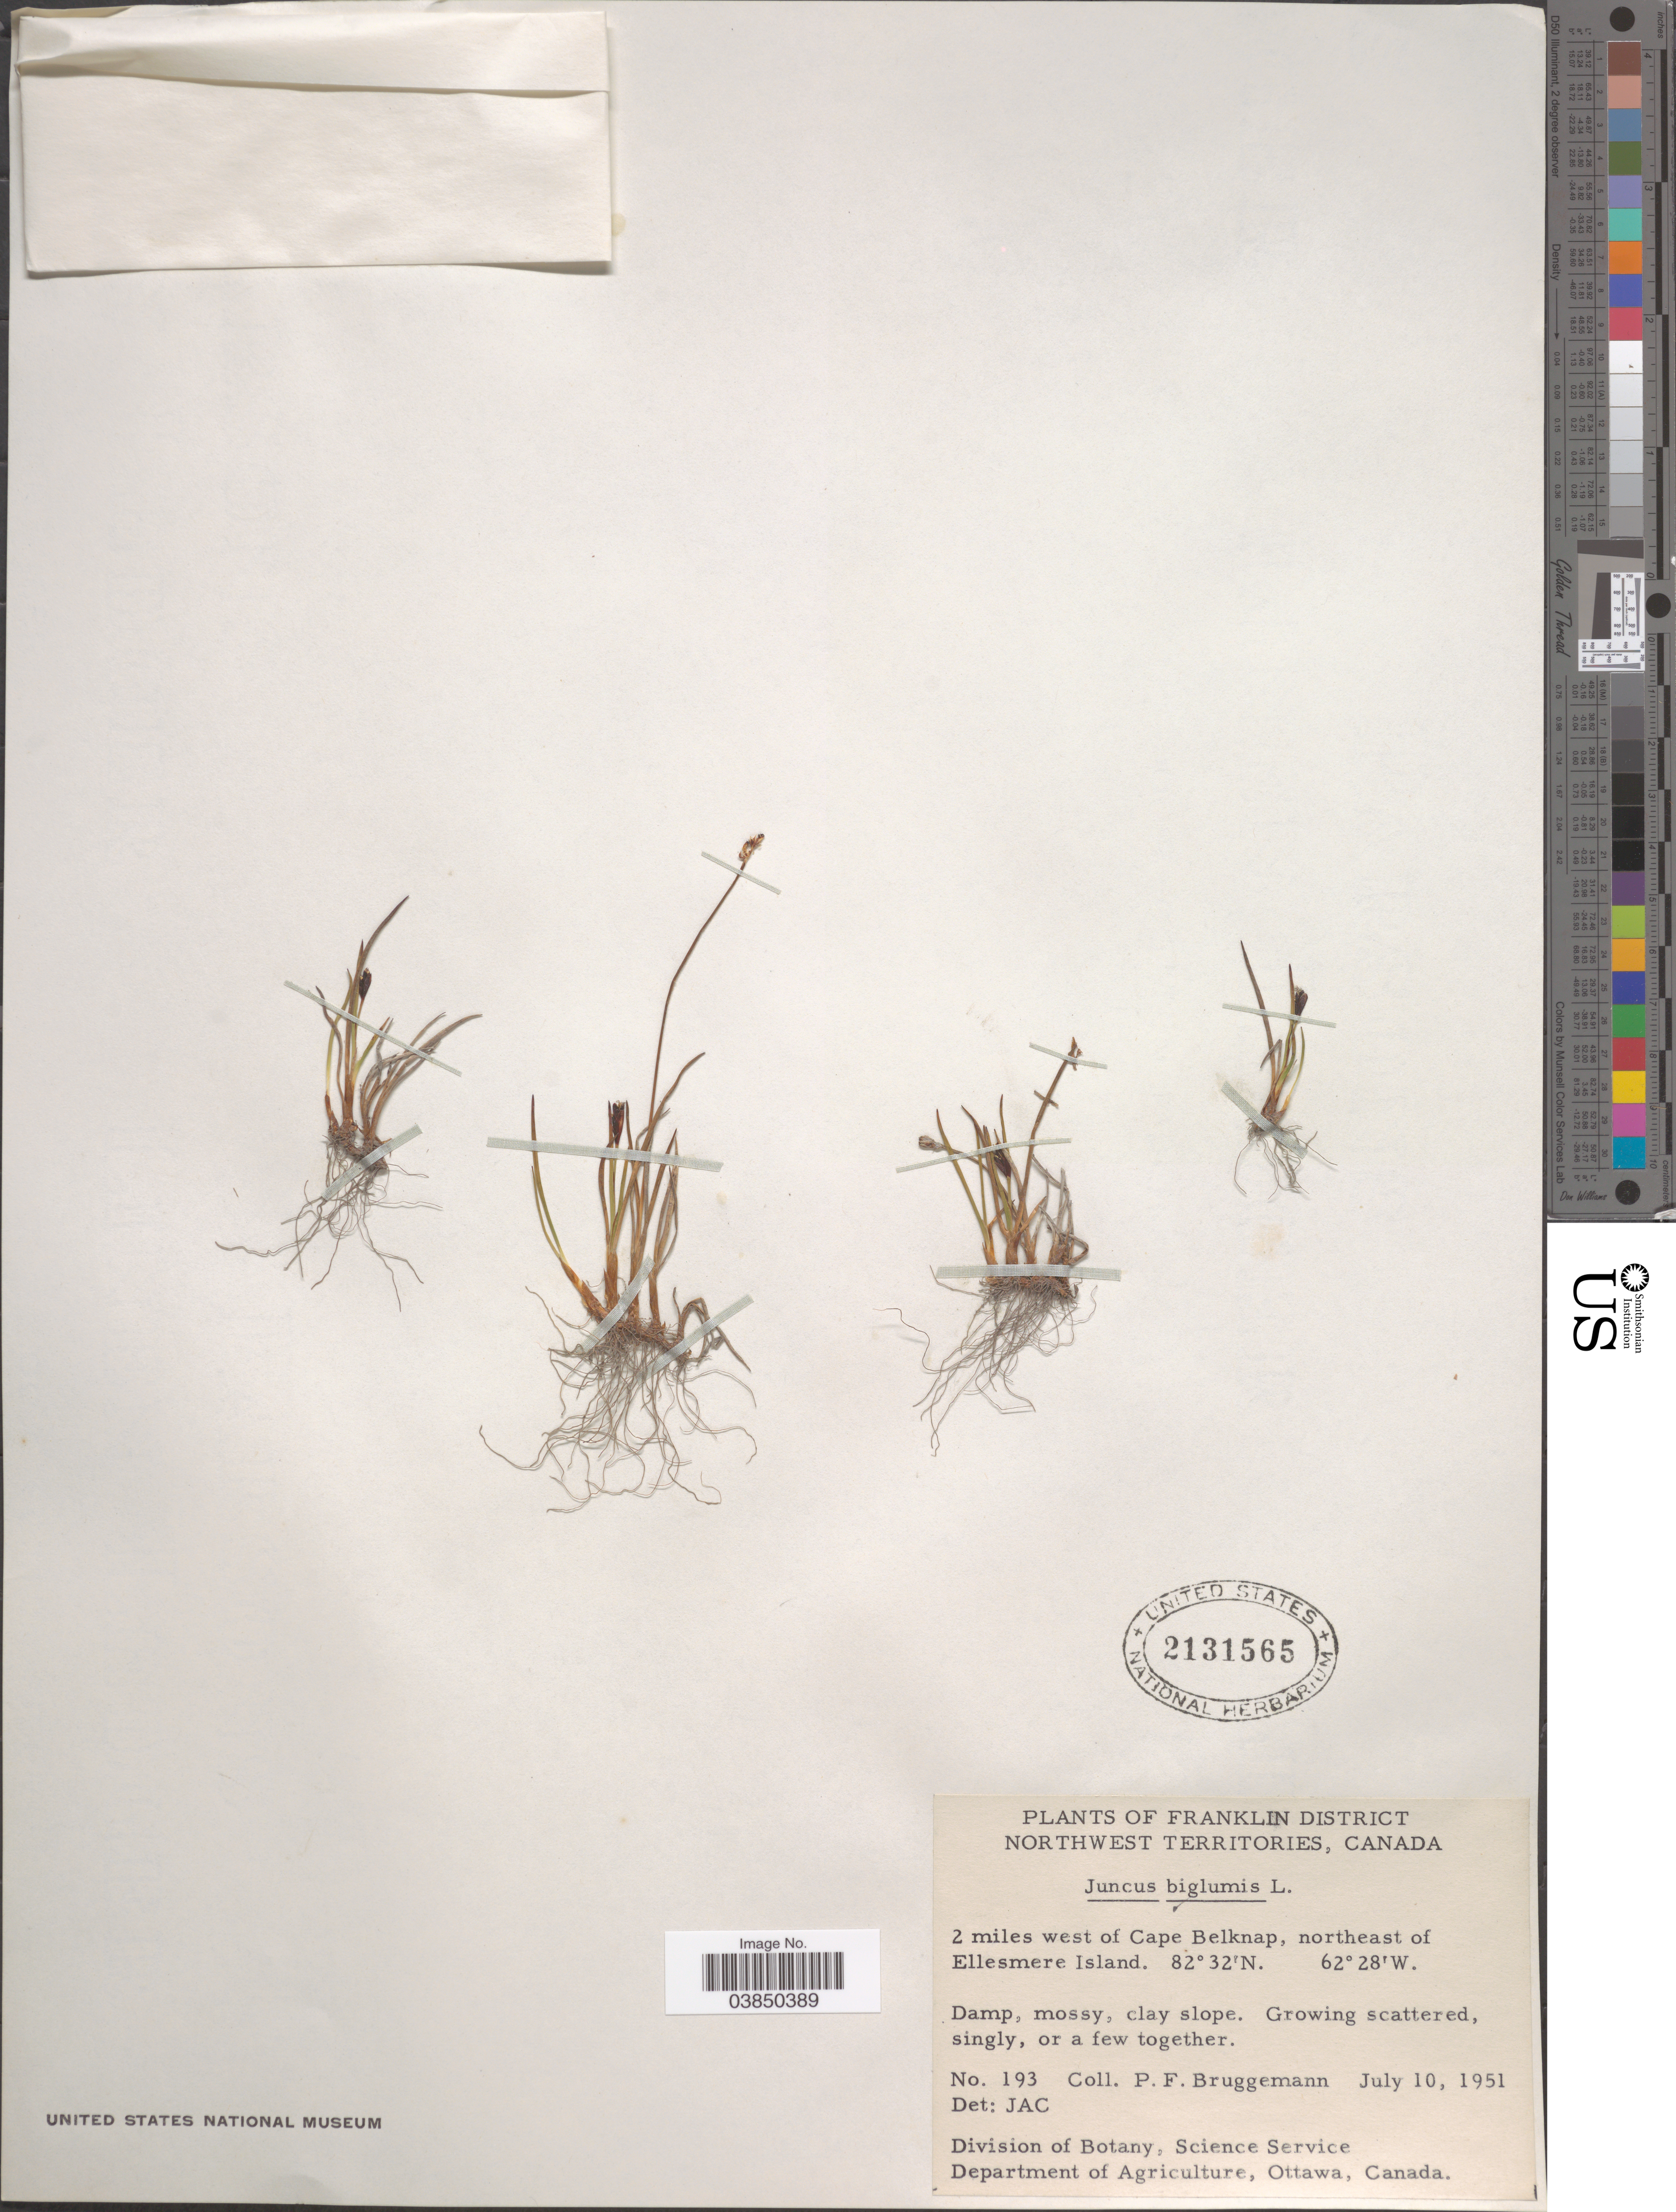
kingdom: Plantae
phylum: Tracheophyta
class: Liliopsida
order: Poales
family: Juncaceae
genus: Juncus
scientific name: Juncus biglumis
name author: L.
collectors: P. Bruggemann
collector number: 193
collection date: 1951-07-10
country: Canada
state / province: Northwest Territories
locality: Franklin District. 2 miles west of Cape Belknap, northeast of Ellesmere Island.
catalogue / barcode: US 2131565